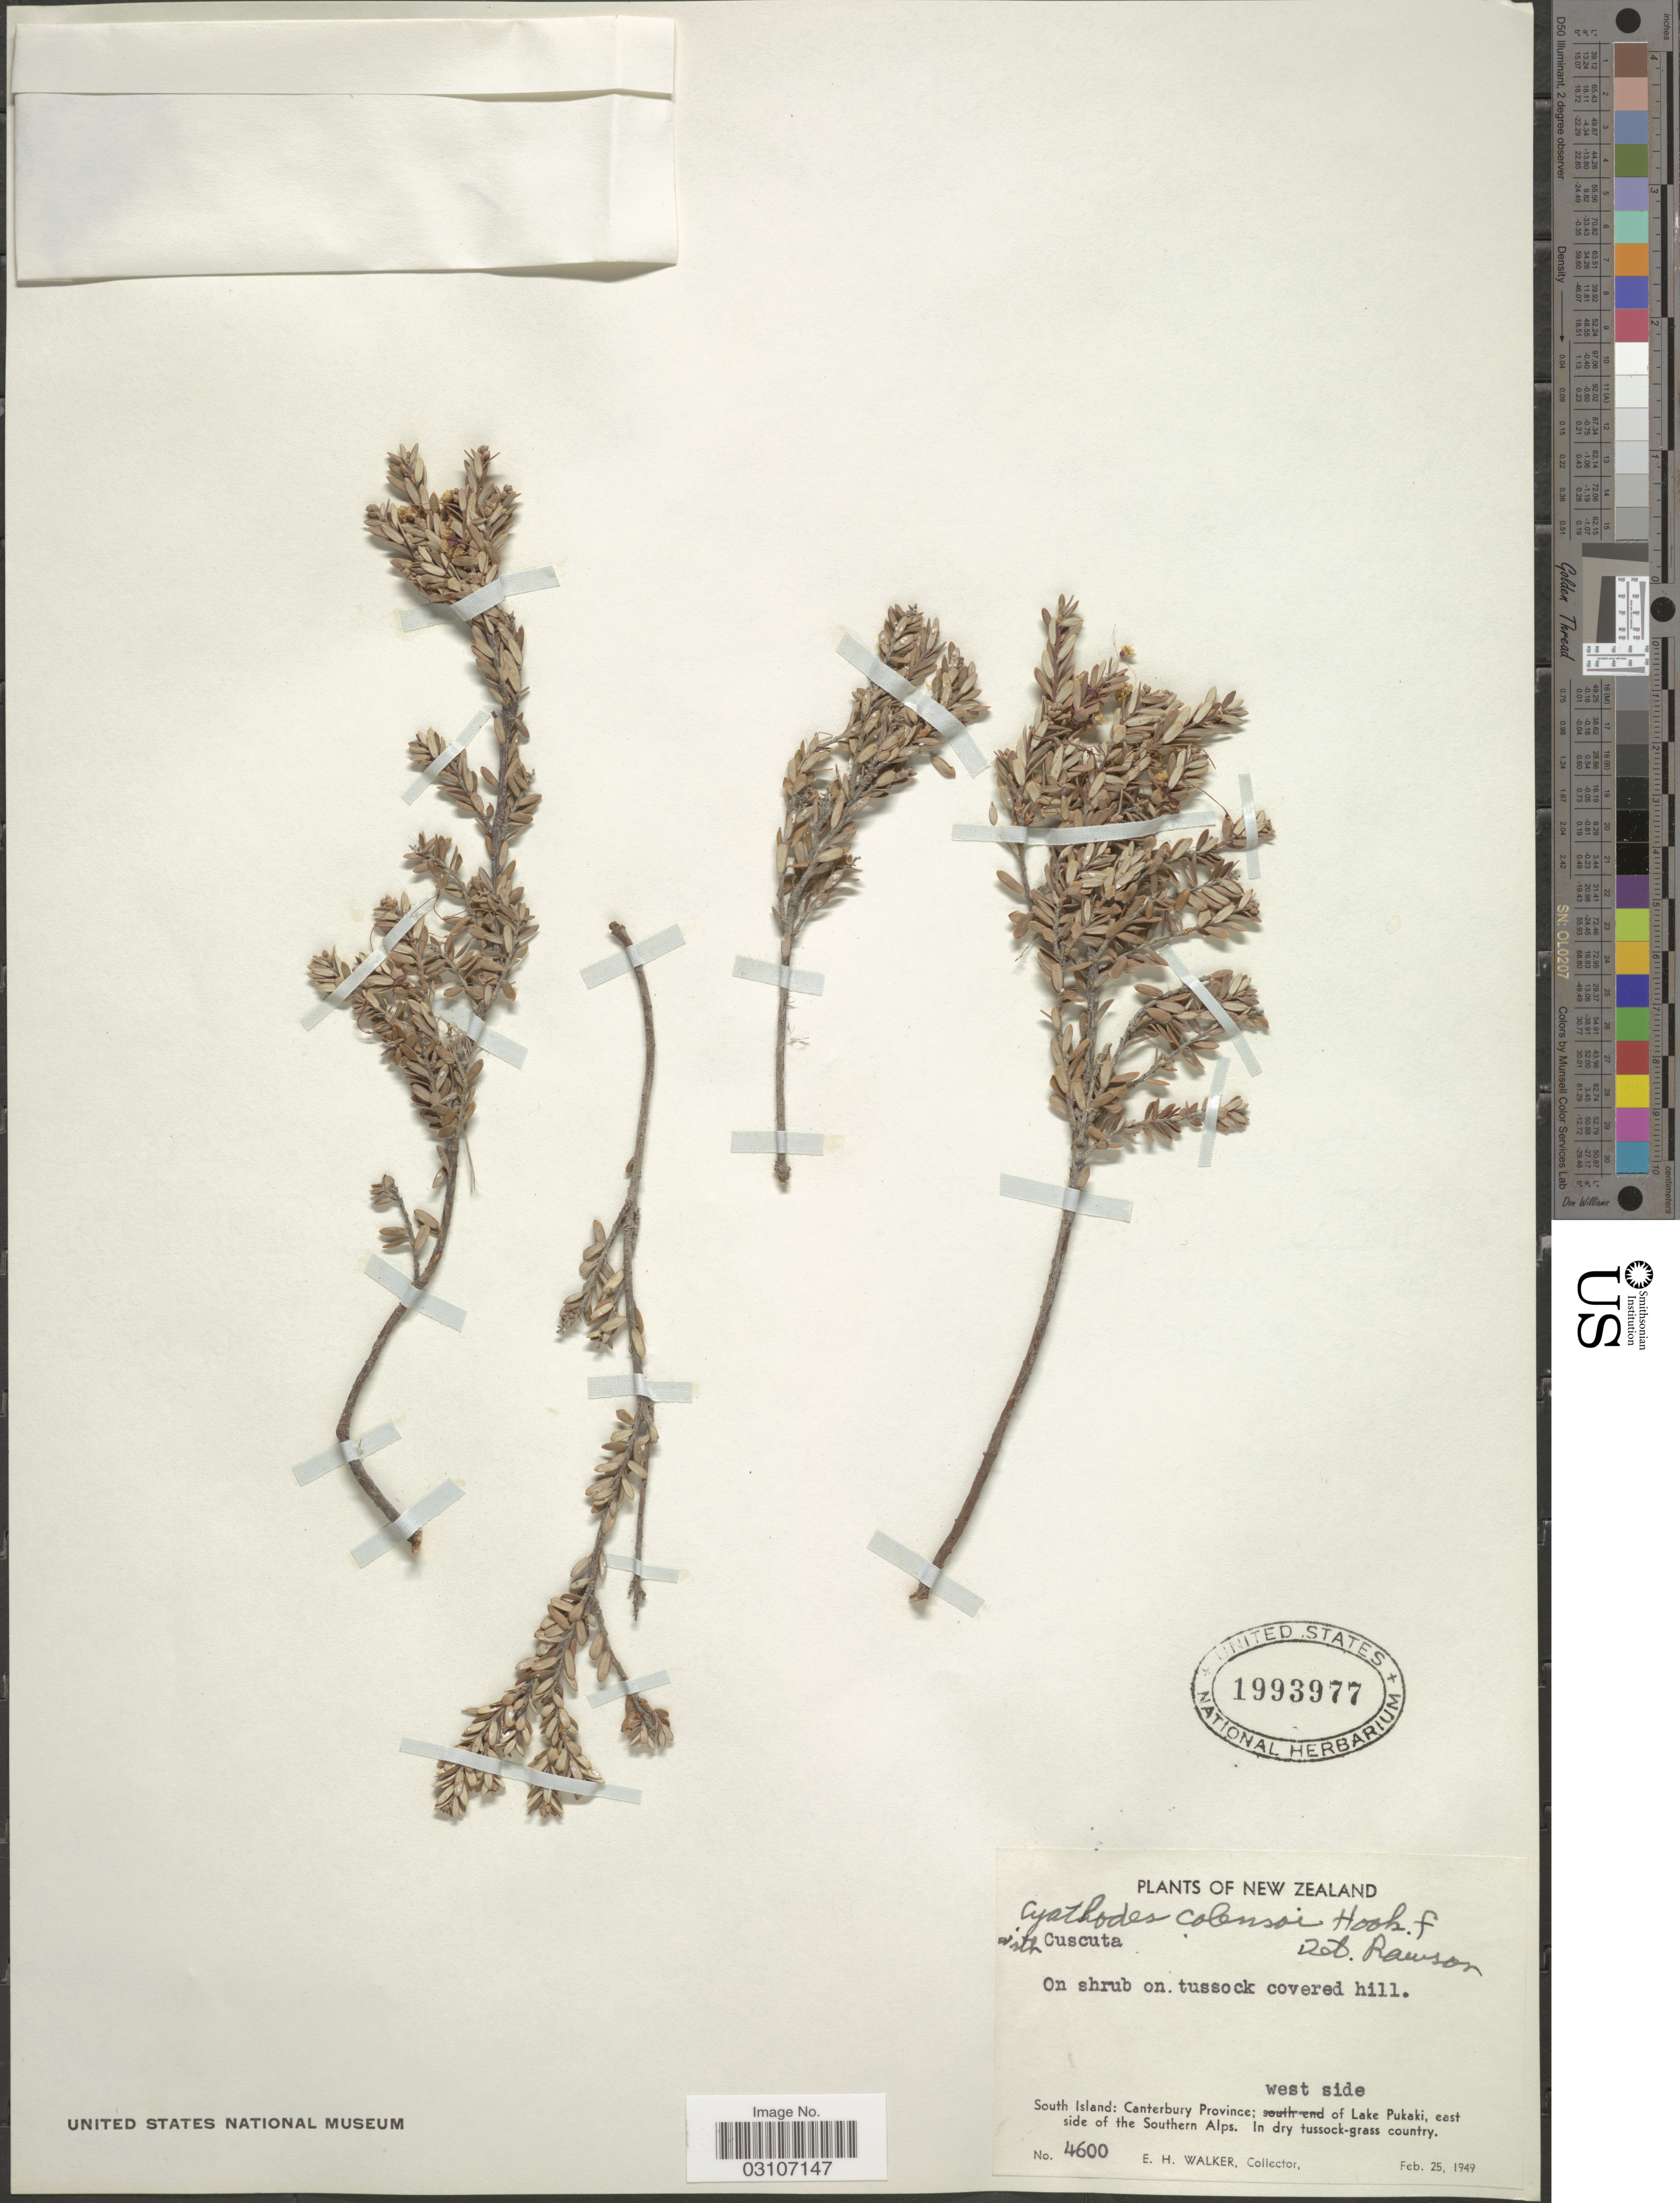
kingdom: Plantae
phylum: Tracheophyta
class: Magnoliopsida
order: Ericales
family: Ericaceae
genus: Cyathodes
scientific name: Cyathodes colensai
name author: (Hook. f.) Hook. f.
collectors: E. H. Walker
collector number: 4600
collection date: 1949-02-25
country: New Zealand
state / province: Canterbury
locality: South Island. West side of Lake Pukaki, east side of the Southern Alps. In dry tussock-grass country.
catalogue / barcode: US 1993977